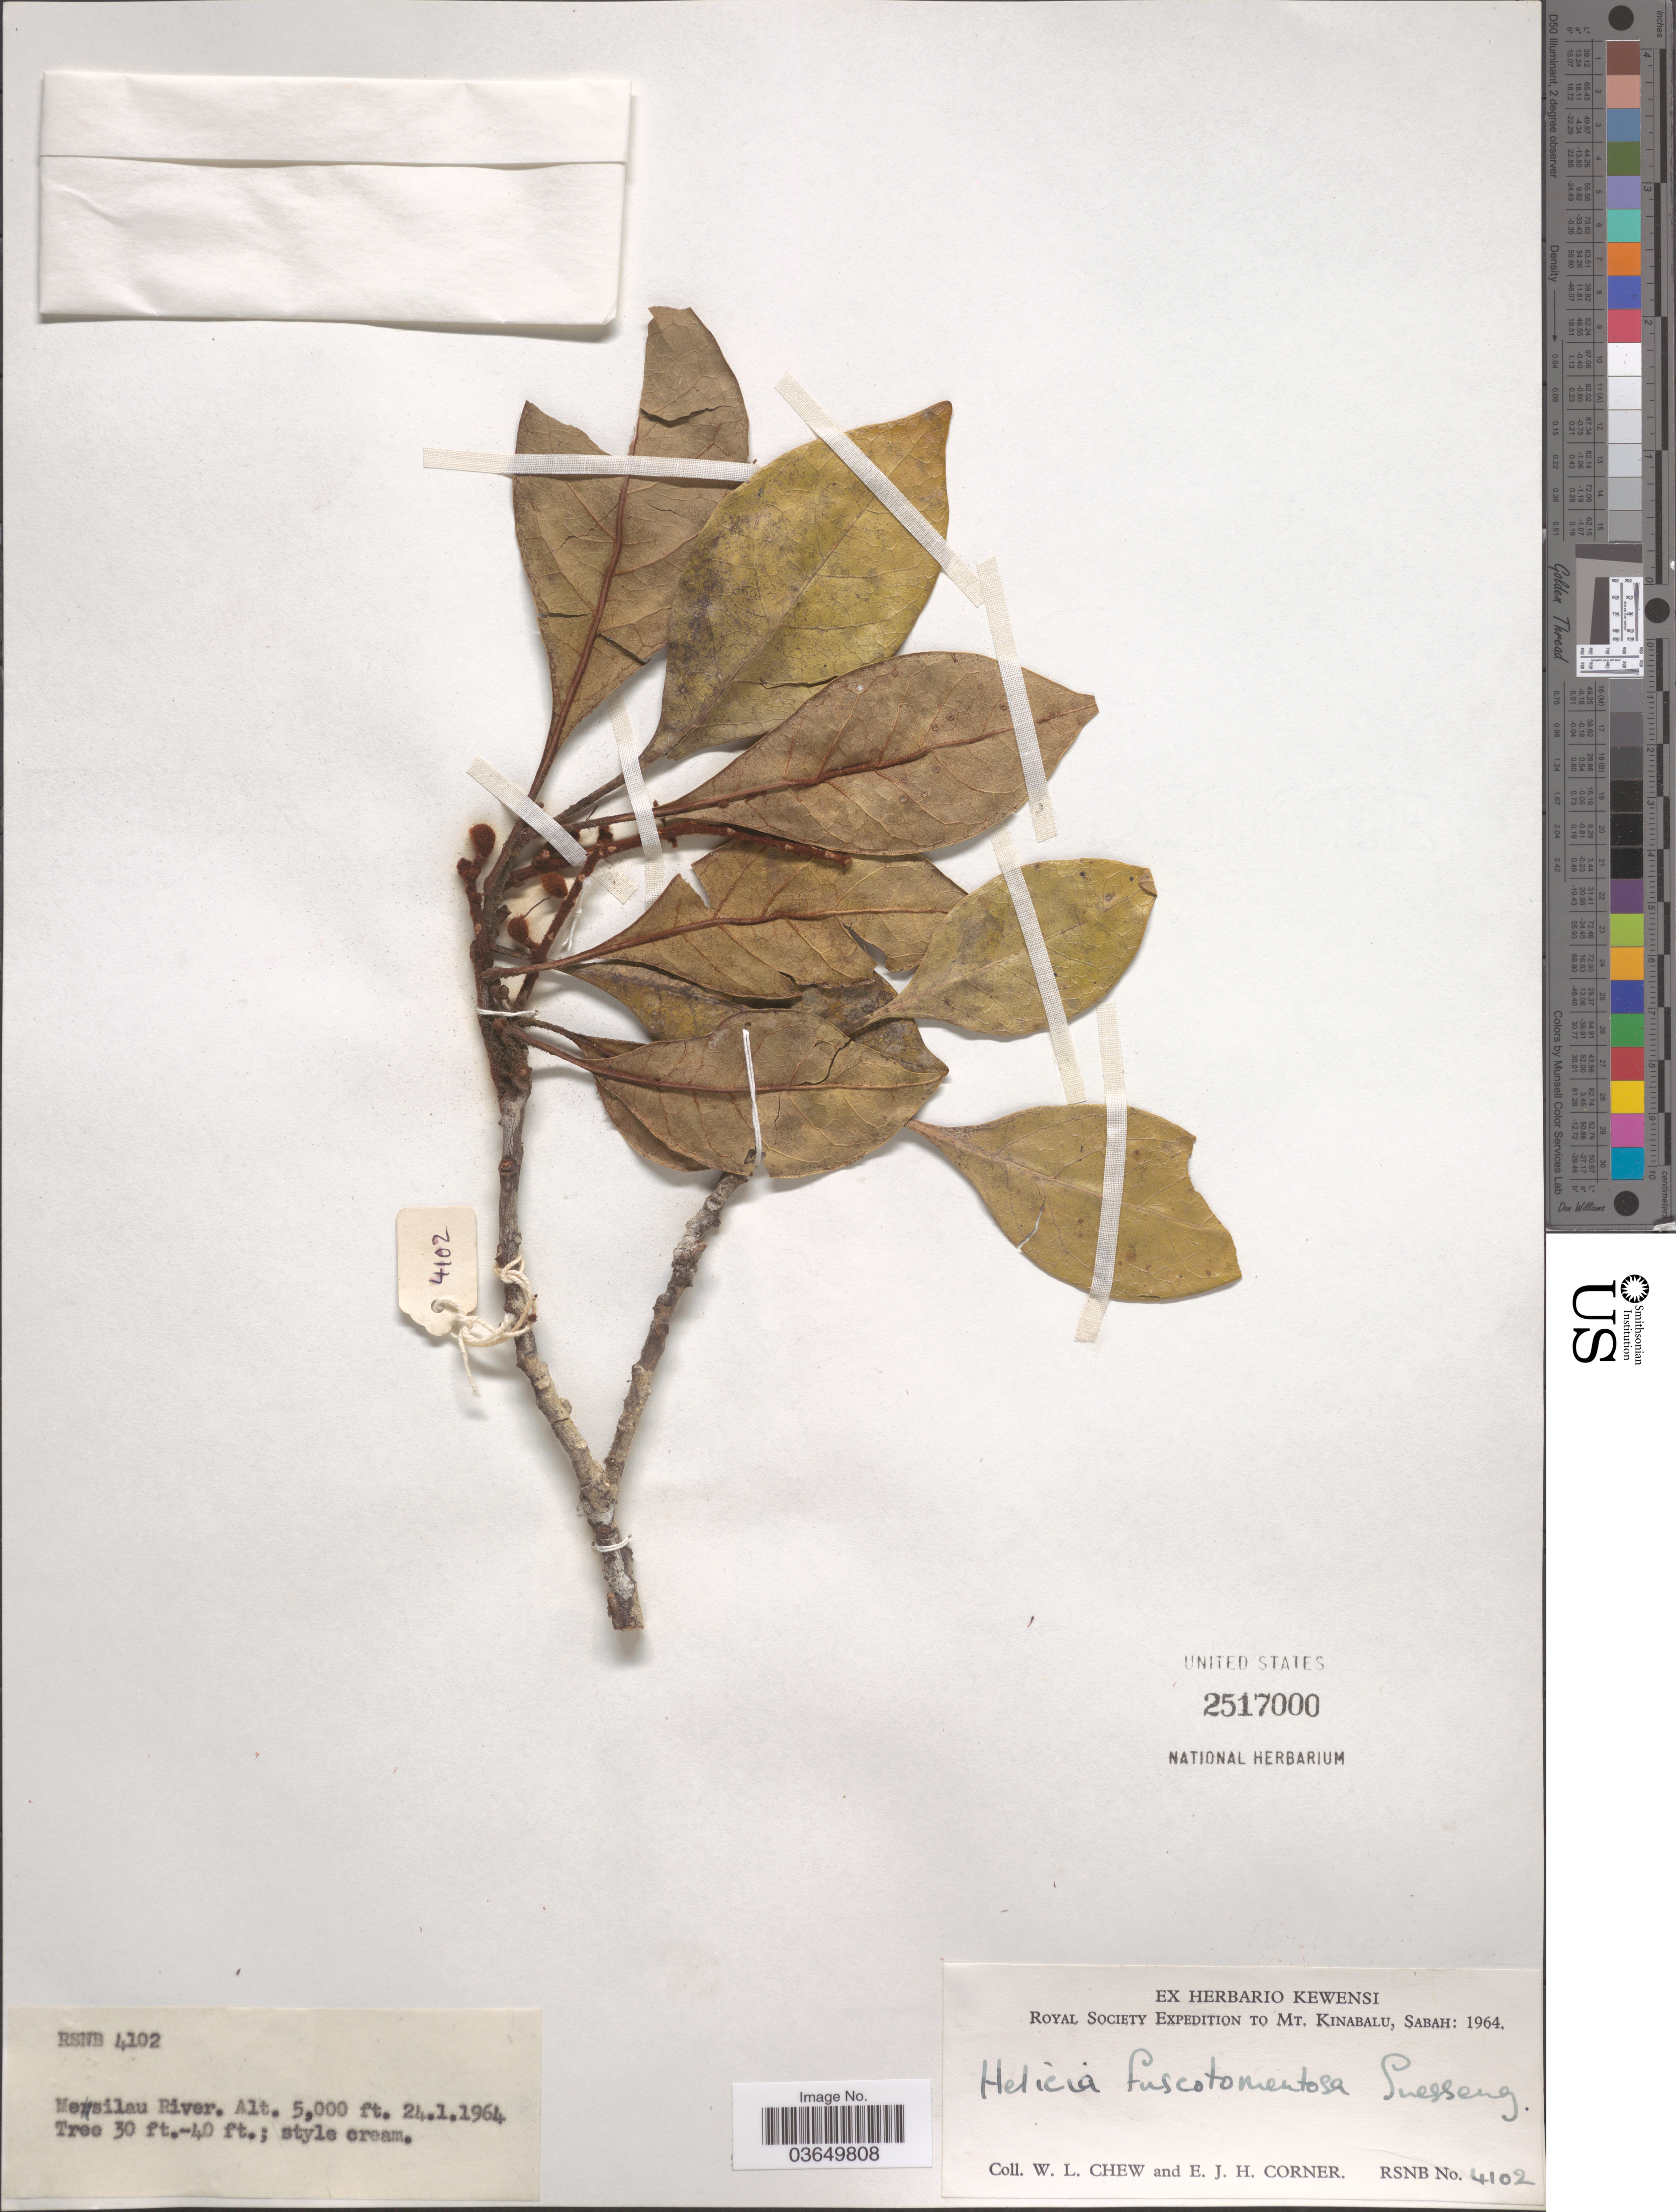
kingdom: Plantae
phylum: Tracheophyta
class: Magnoliopsida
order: Proteales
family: Proteaceae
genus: Helicia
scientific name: Helicia fuscotomentosa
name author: Suess.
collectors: W. Chew & E. Corner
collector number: RSNB 4102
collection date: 1964-01-24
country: Malaysia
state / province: Sabah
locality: Mesilau River. Mt. Kinabalu.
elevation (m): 1524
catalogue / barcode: US 2517000